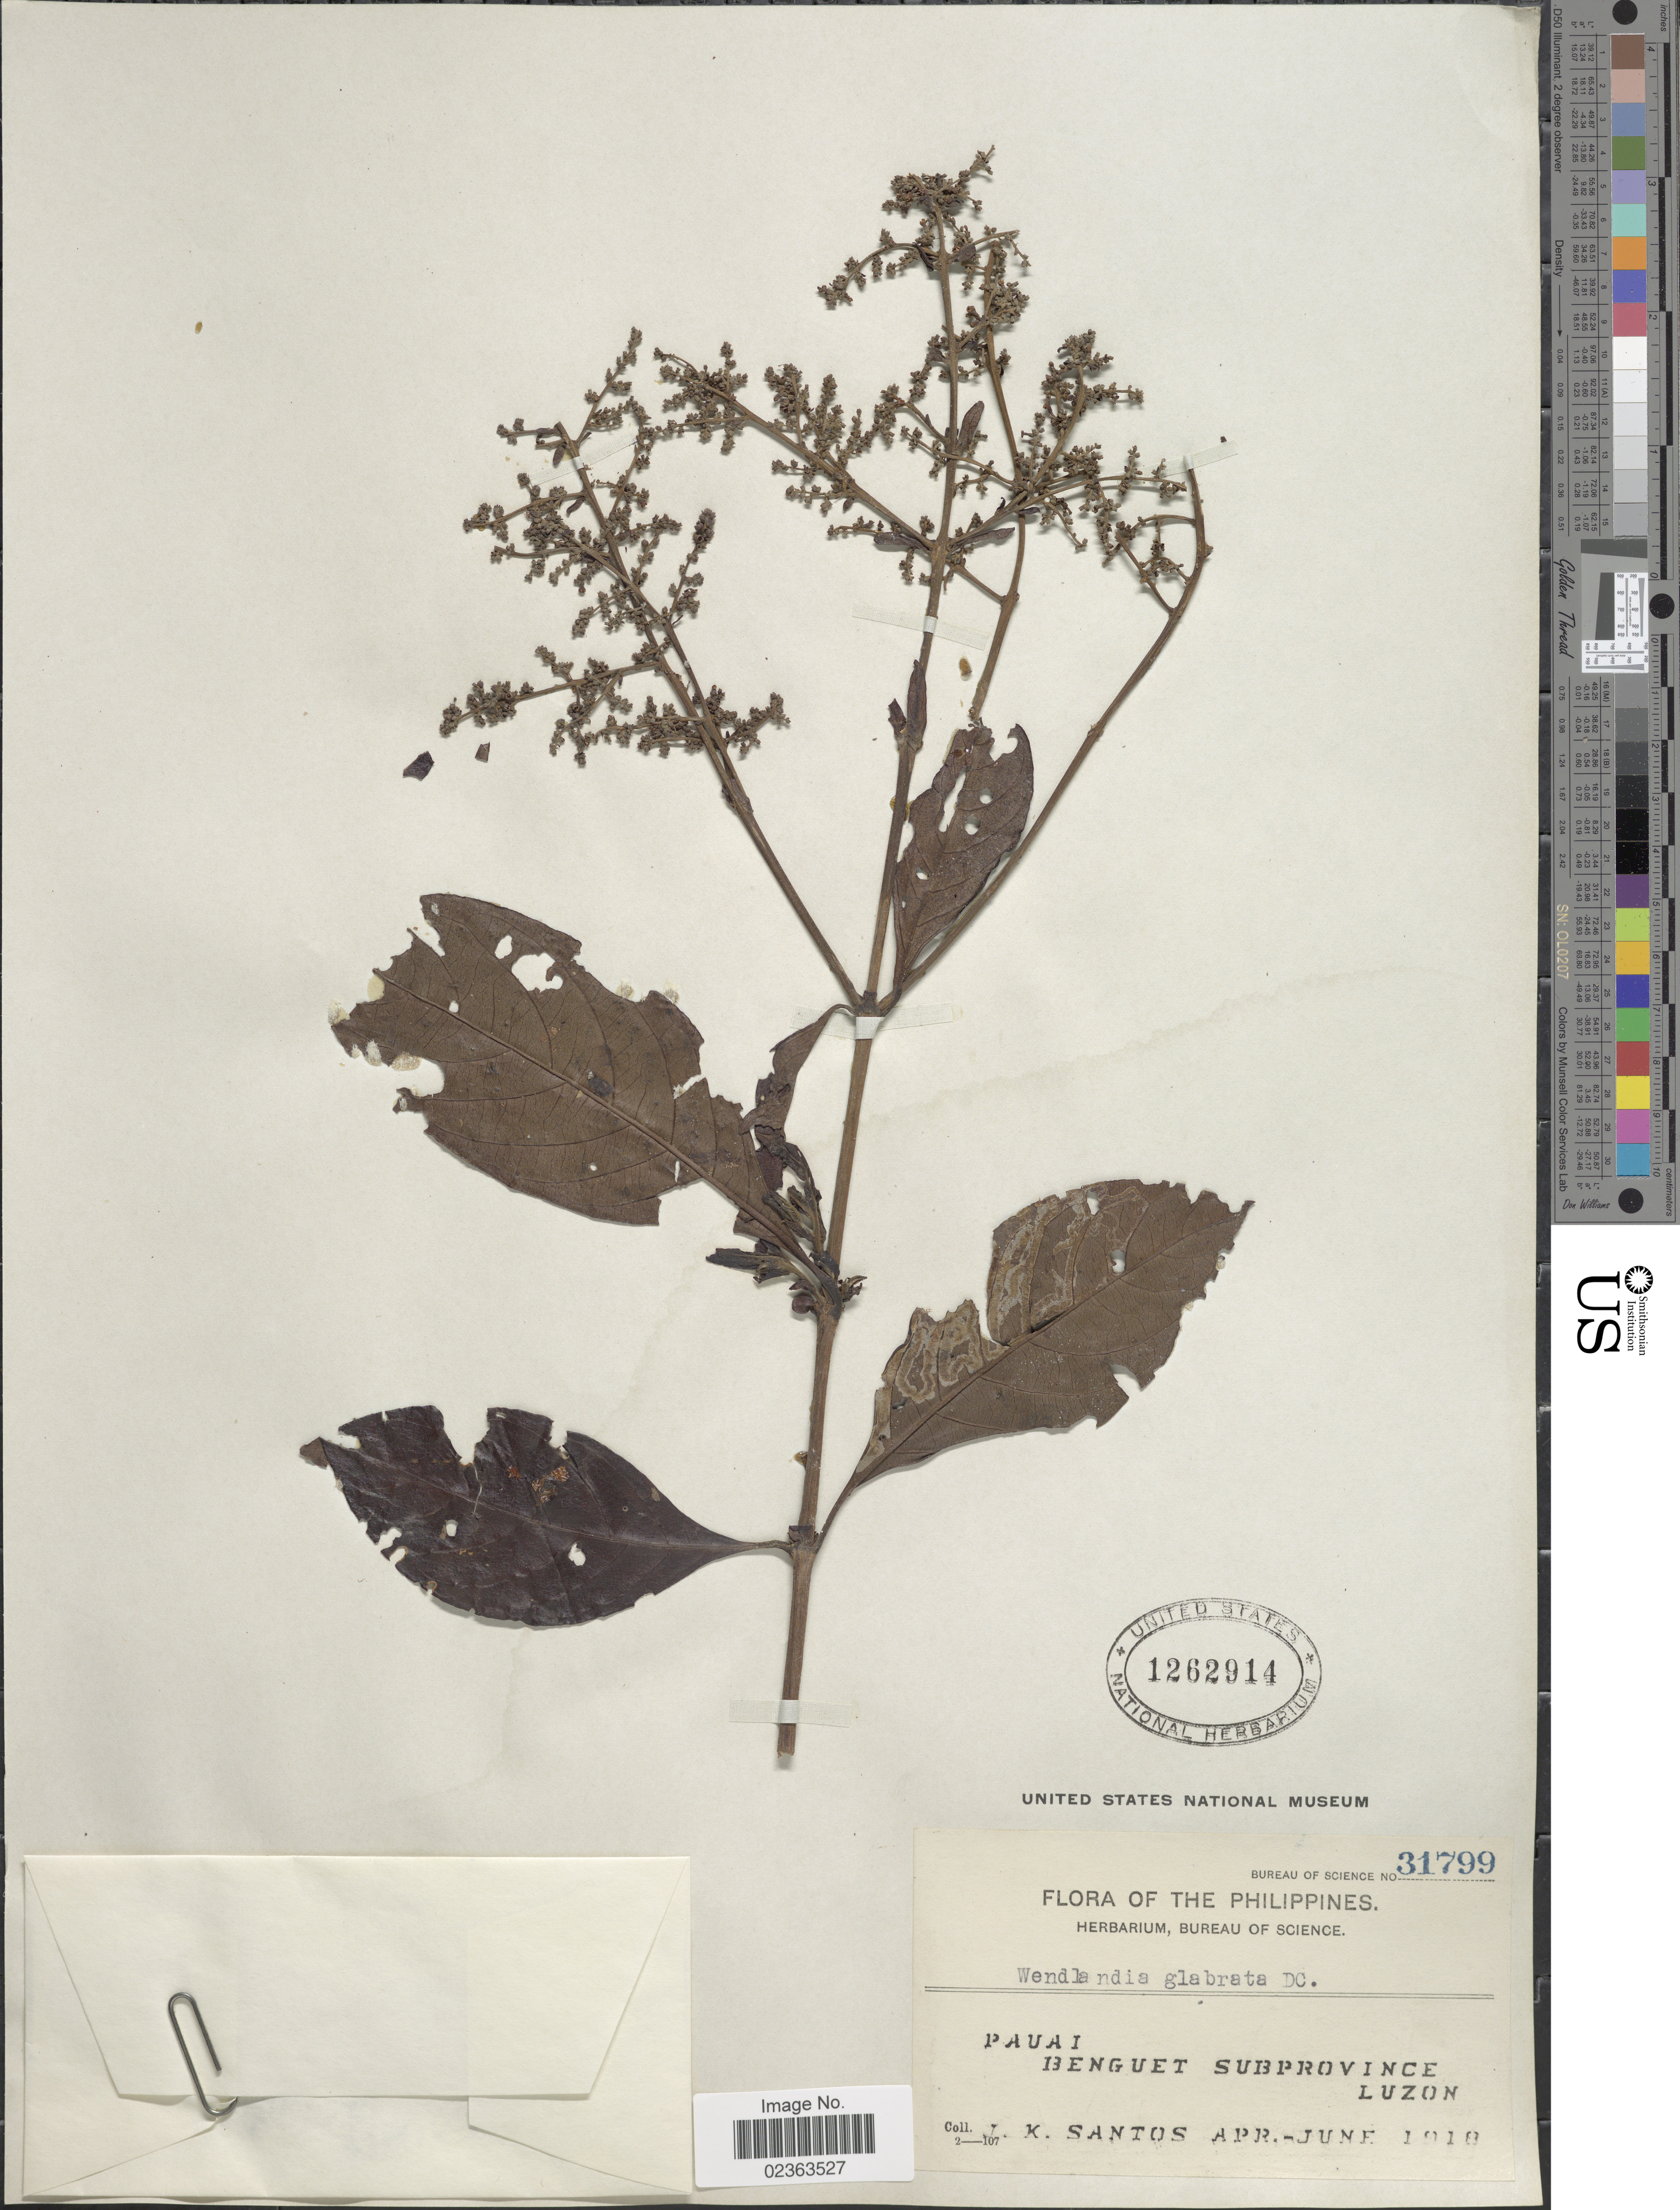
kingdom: Plantae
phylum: Tracheophyta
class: Magnoliopsida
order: Gentianales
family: Rubiaceae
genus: Wendlandia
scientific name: Wendlandia glabrata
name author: DC.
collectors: L. Santos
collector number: Bureau of Science 31799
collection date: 1918-04/1918-06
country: Philippines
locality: Pauai Benguet Subprovince, Luzon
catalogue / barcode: US 1262914